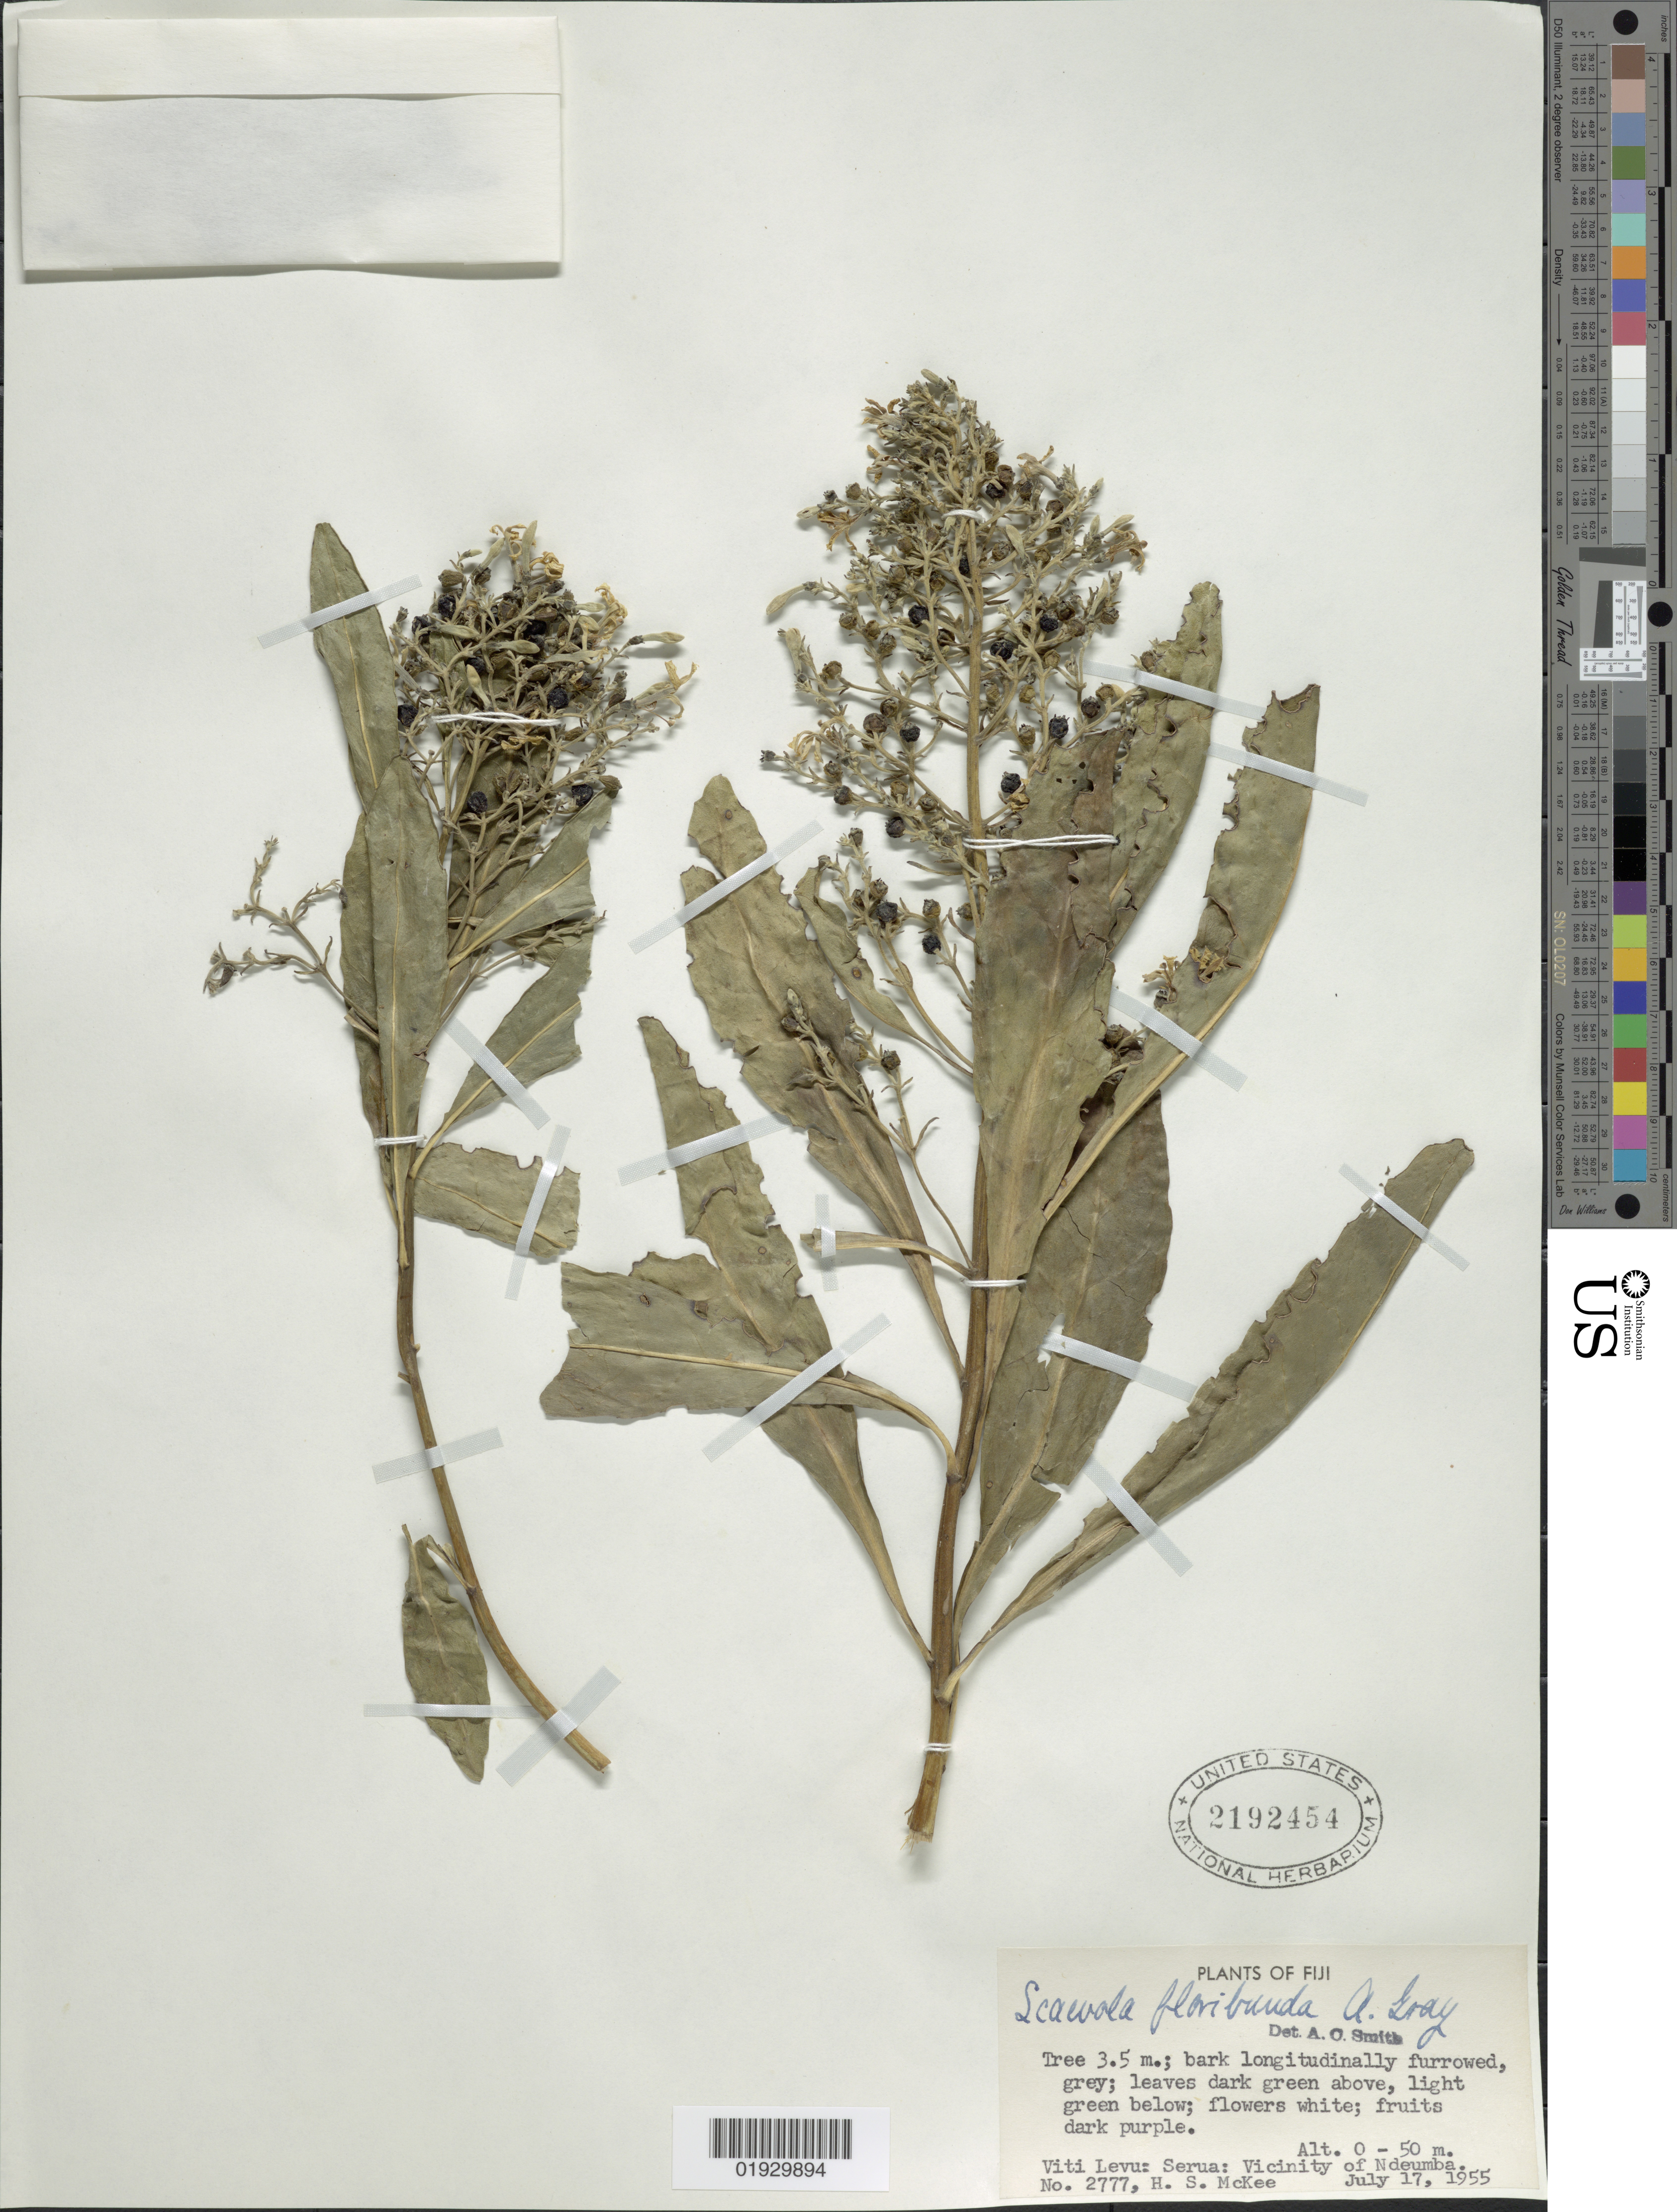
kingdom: Plantae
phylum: Tracheophyta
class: Magnoliopsida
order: Asterales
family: Goodeniaceae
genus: Scaevola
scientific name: Scaevola floribunda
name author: A. Gray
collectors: H. S. McKee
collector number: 2777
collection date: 1955-07-17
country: Fiji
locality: Viti Levu: Serua: Vicinity of Ndeumba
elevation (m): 0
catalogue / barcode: US 2192454